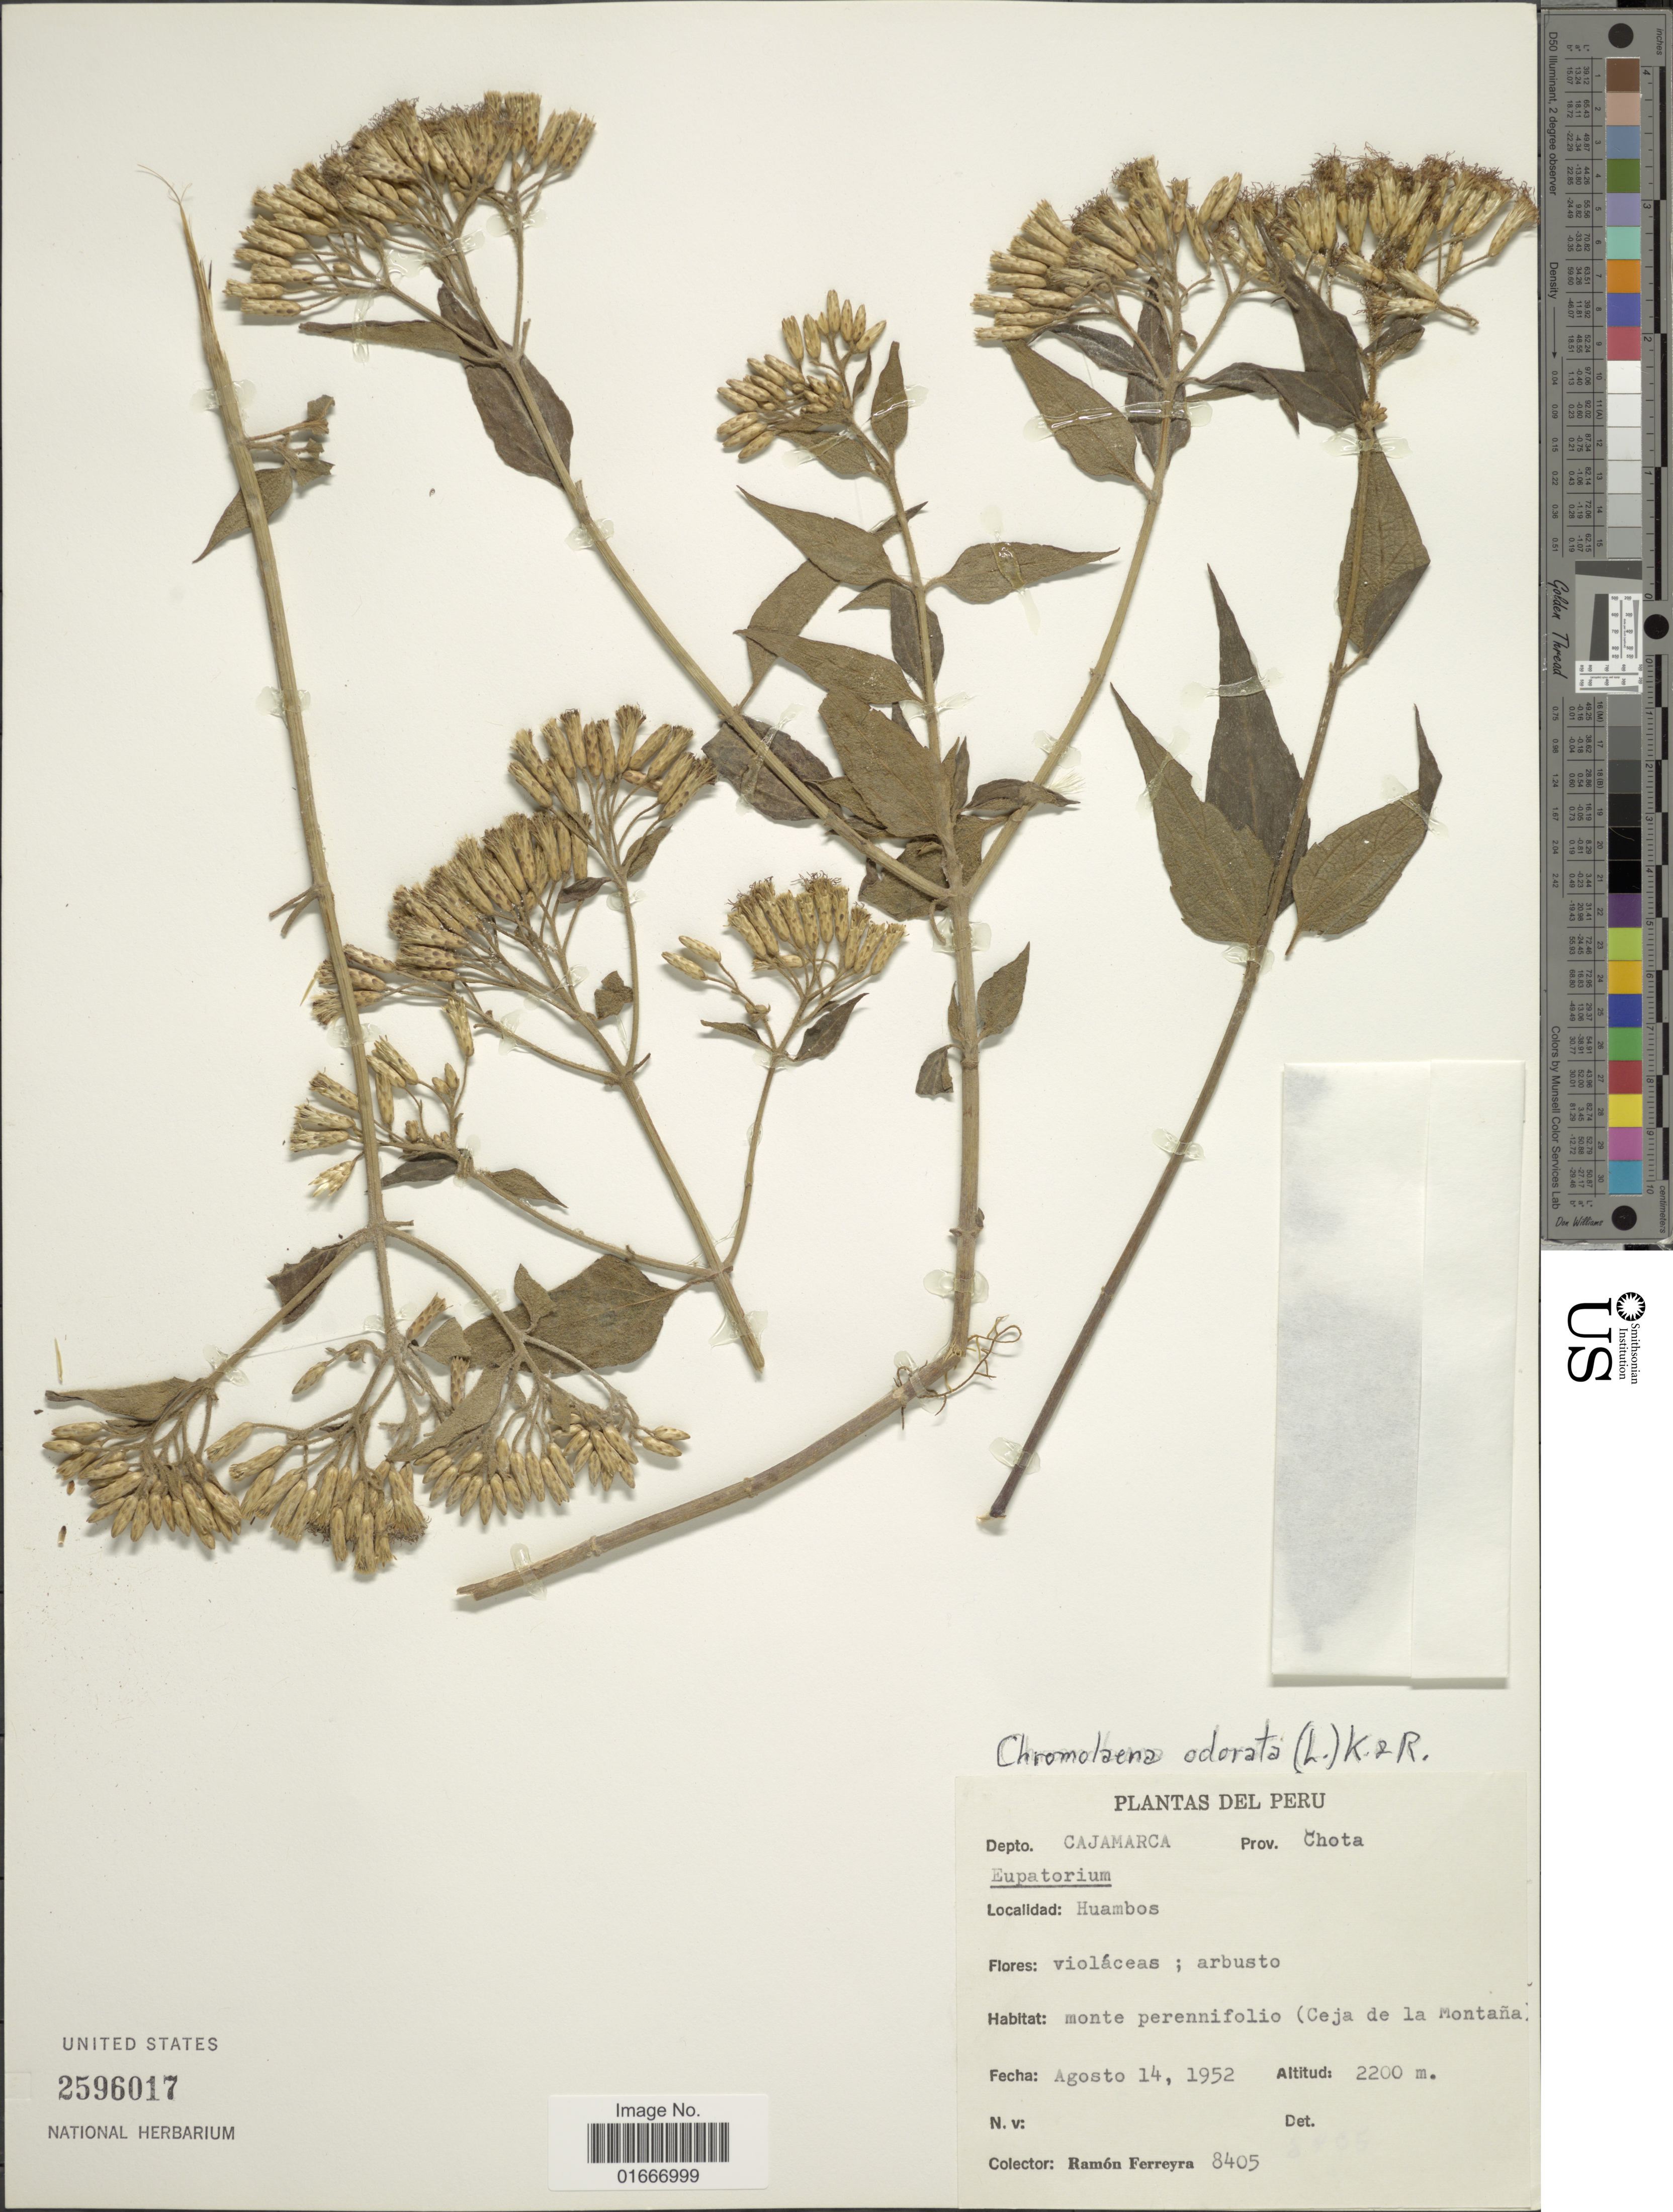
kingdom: Plantae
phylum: Tracheophyta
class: Magnoliopsida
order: Asterales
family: Asteraceae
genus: Chromolaena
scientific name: Chromolaena anachoretica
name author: (B.L. Rob.) R.M. King & H. Rob.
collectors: R. A. Ferreyra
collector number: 8405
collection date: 1952-08-14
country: Peru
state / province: Cajamarca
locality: Peru. Depto.; Cajamarca Prov. Chota. huambos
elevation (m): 2200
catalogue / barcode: US 2596017